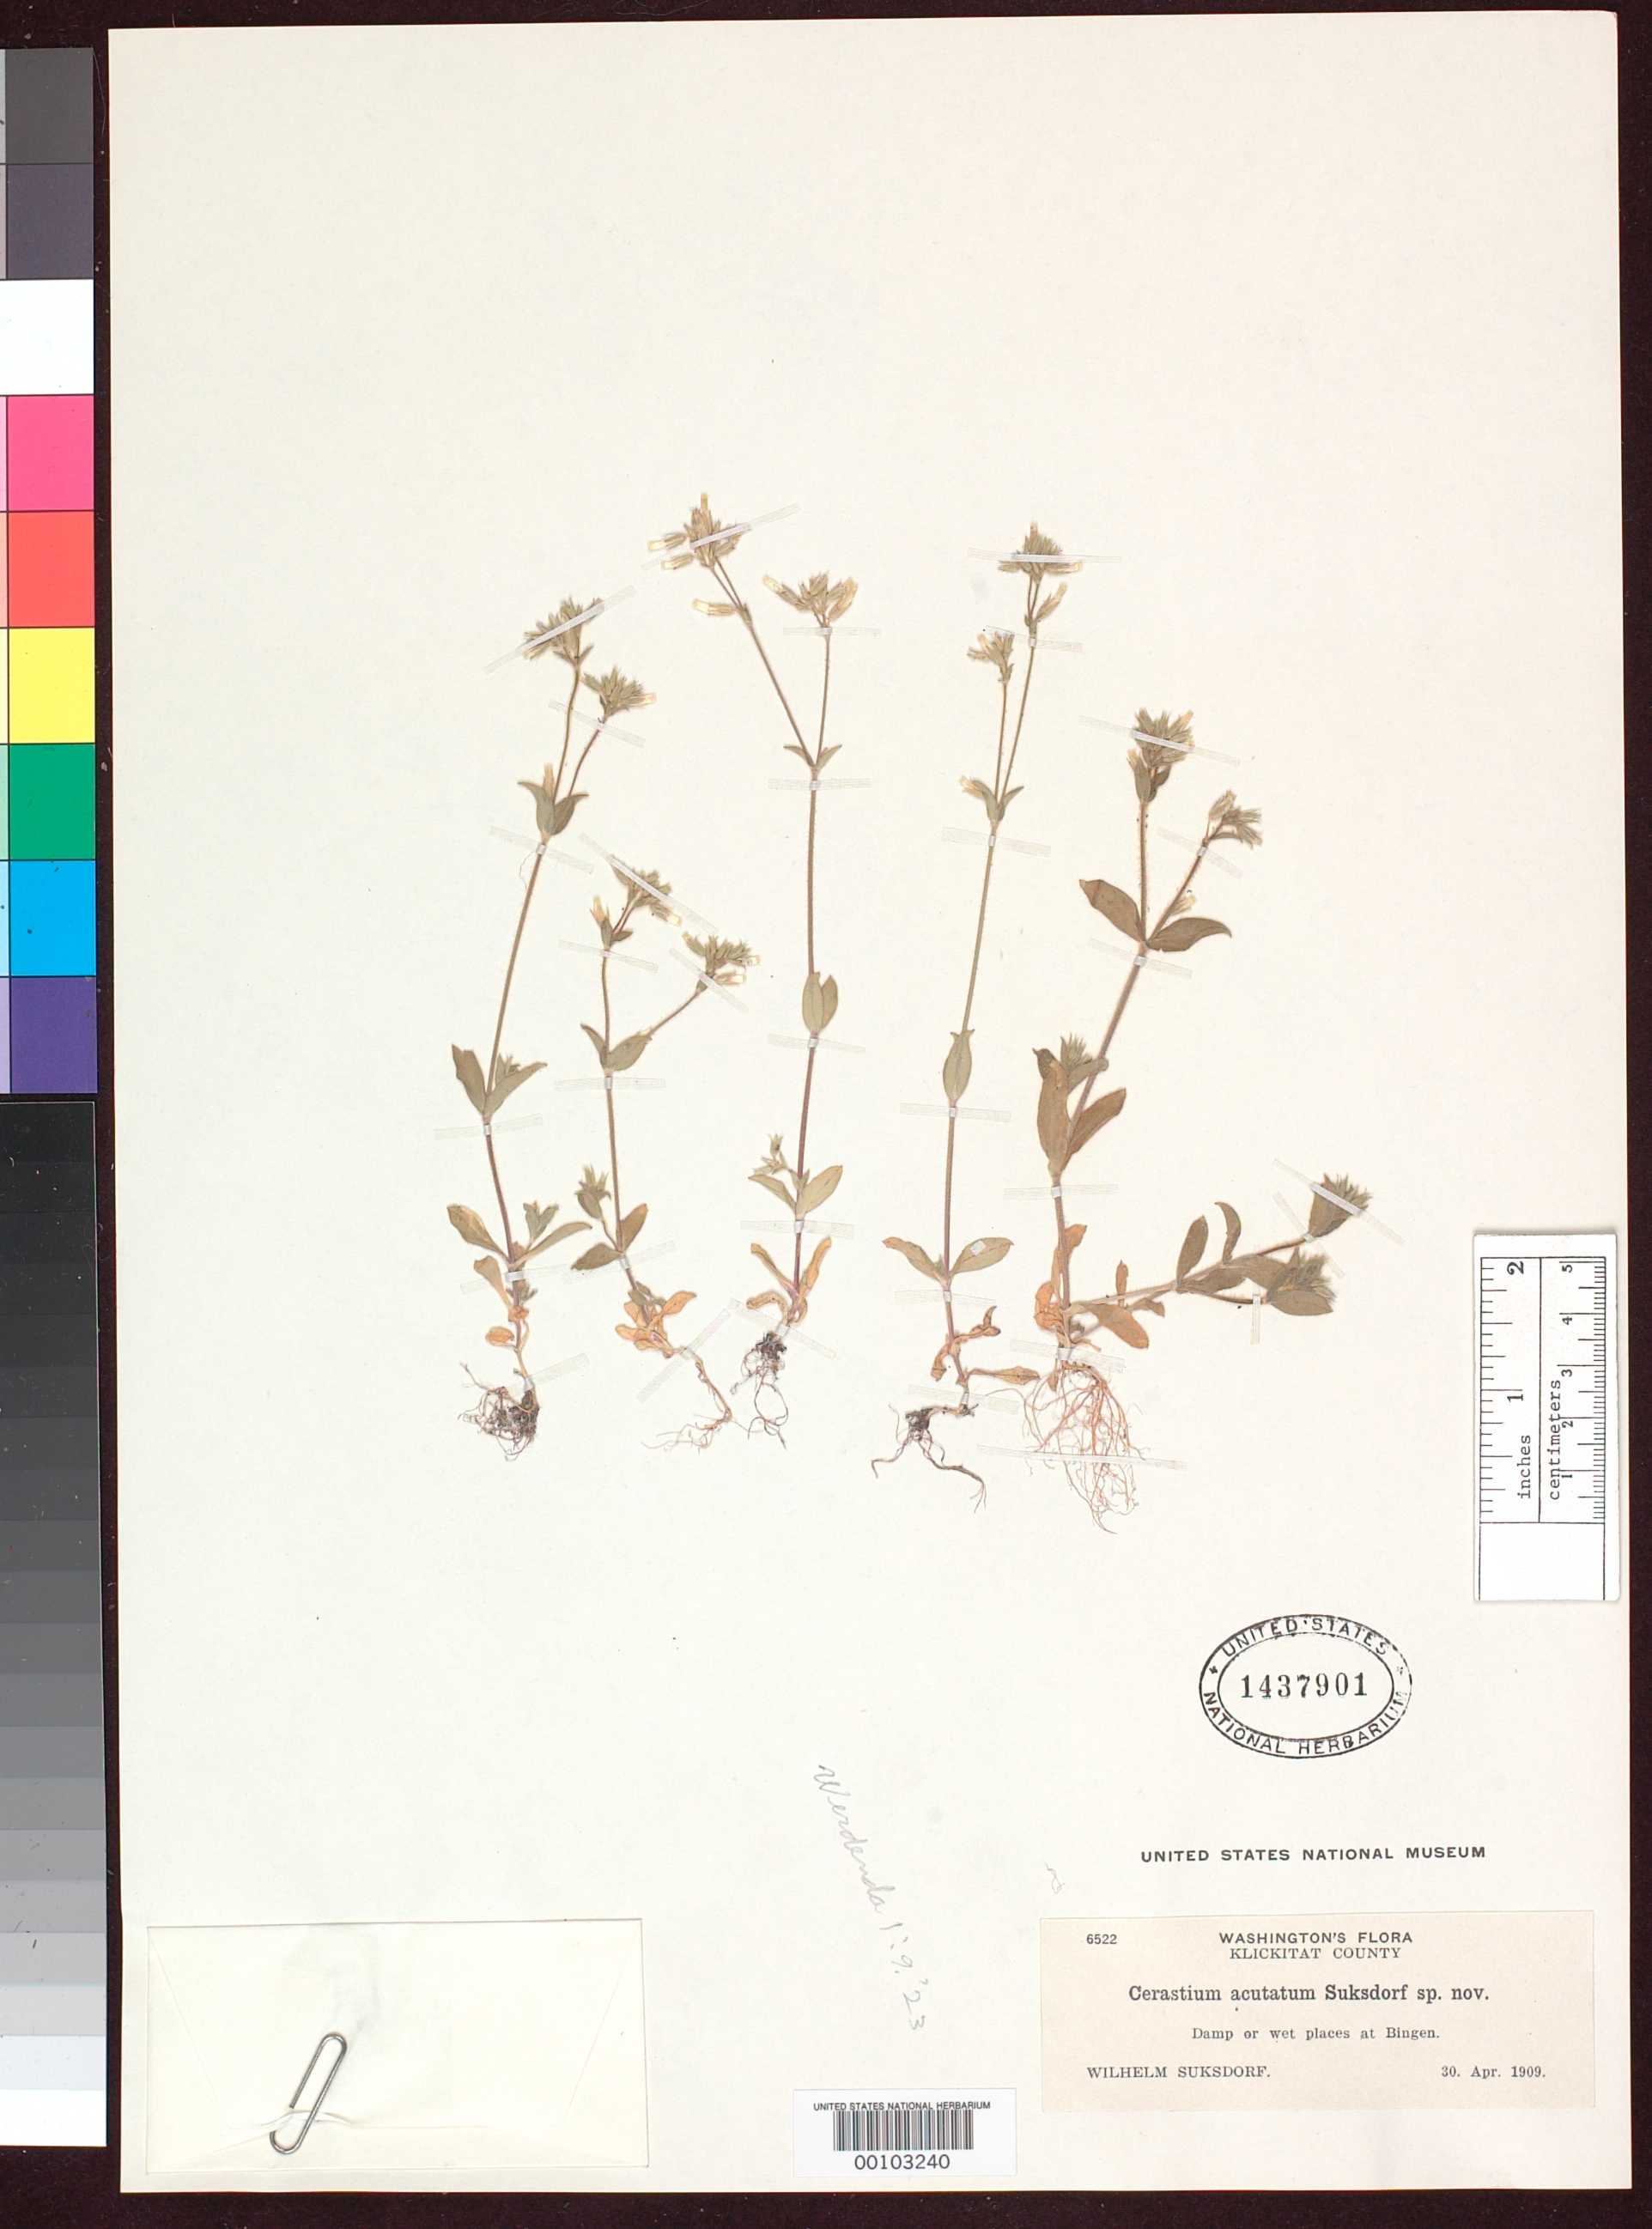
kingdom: Plantae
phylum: Tracheophyta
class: Magnoliopsida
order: Caryophyllales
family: Caryophyllaceae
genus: Cerastium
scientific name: Cerastium acutatum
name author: Suksd.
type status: Isotype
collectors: W. N. Suksdorf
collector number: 6522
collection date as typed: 30 Apr 1909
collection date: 1909-04-30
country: United States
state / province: Washington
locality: Bingen.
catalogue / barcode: US 1437901